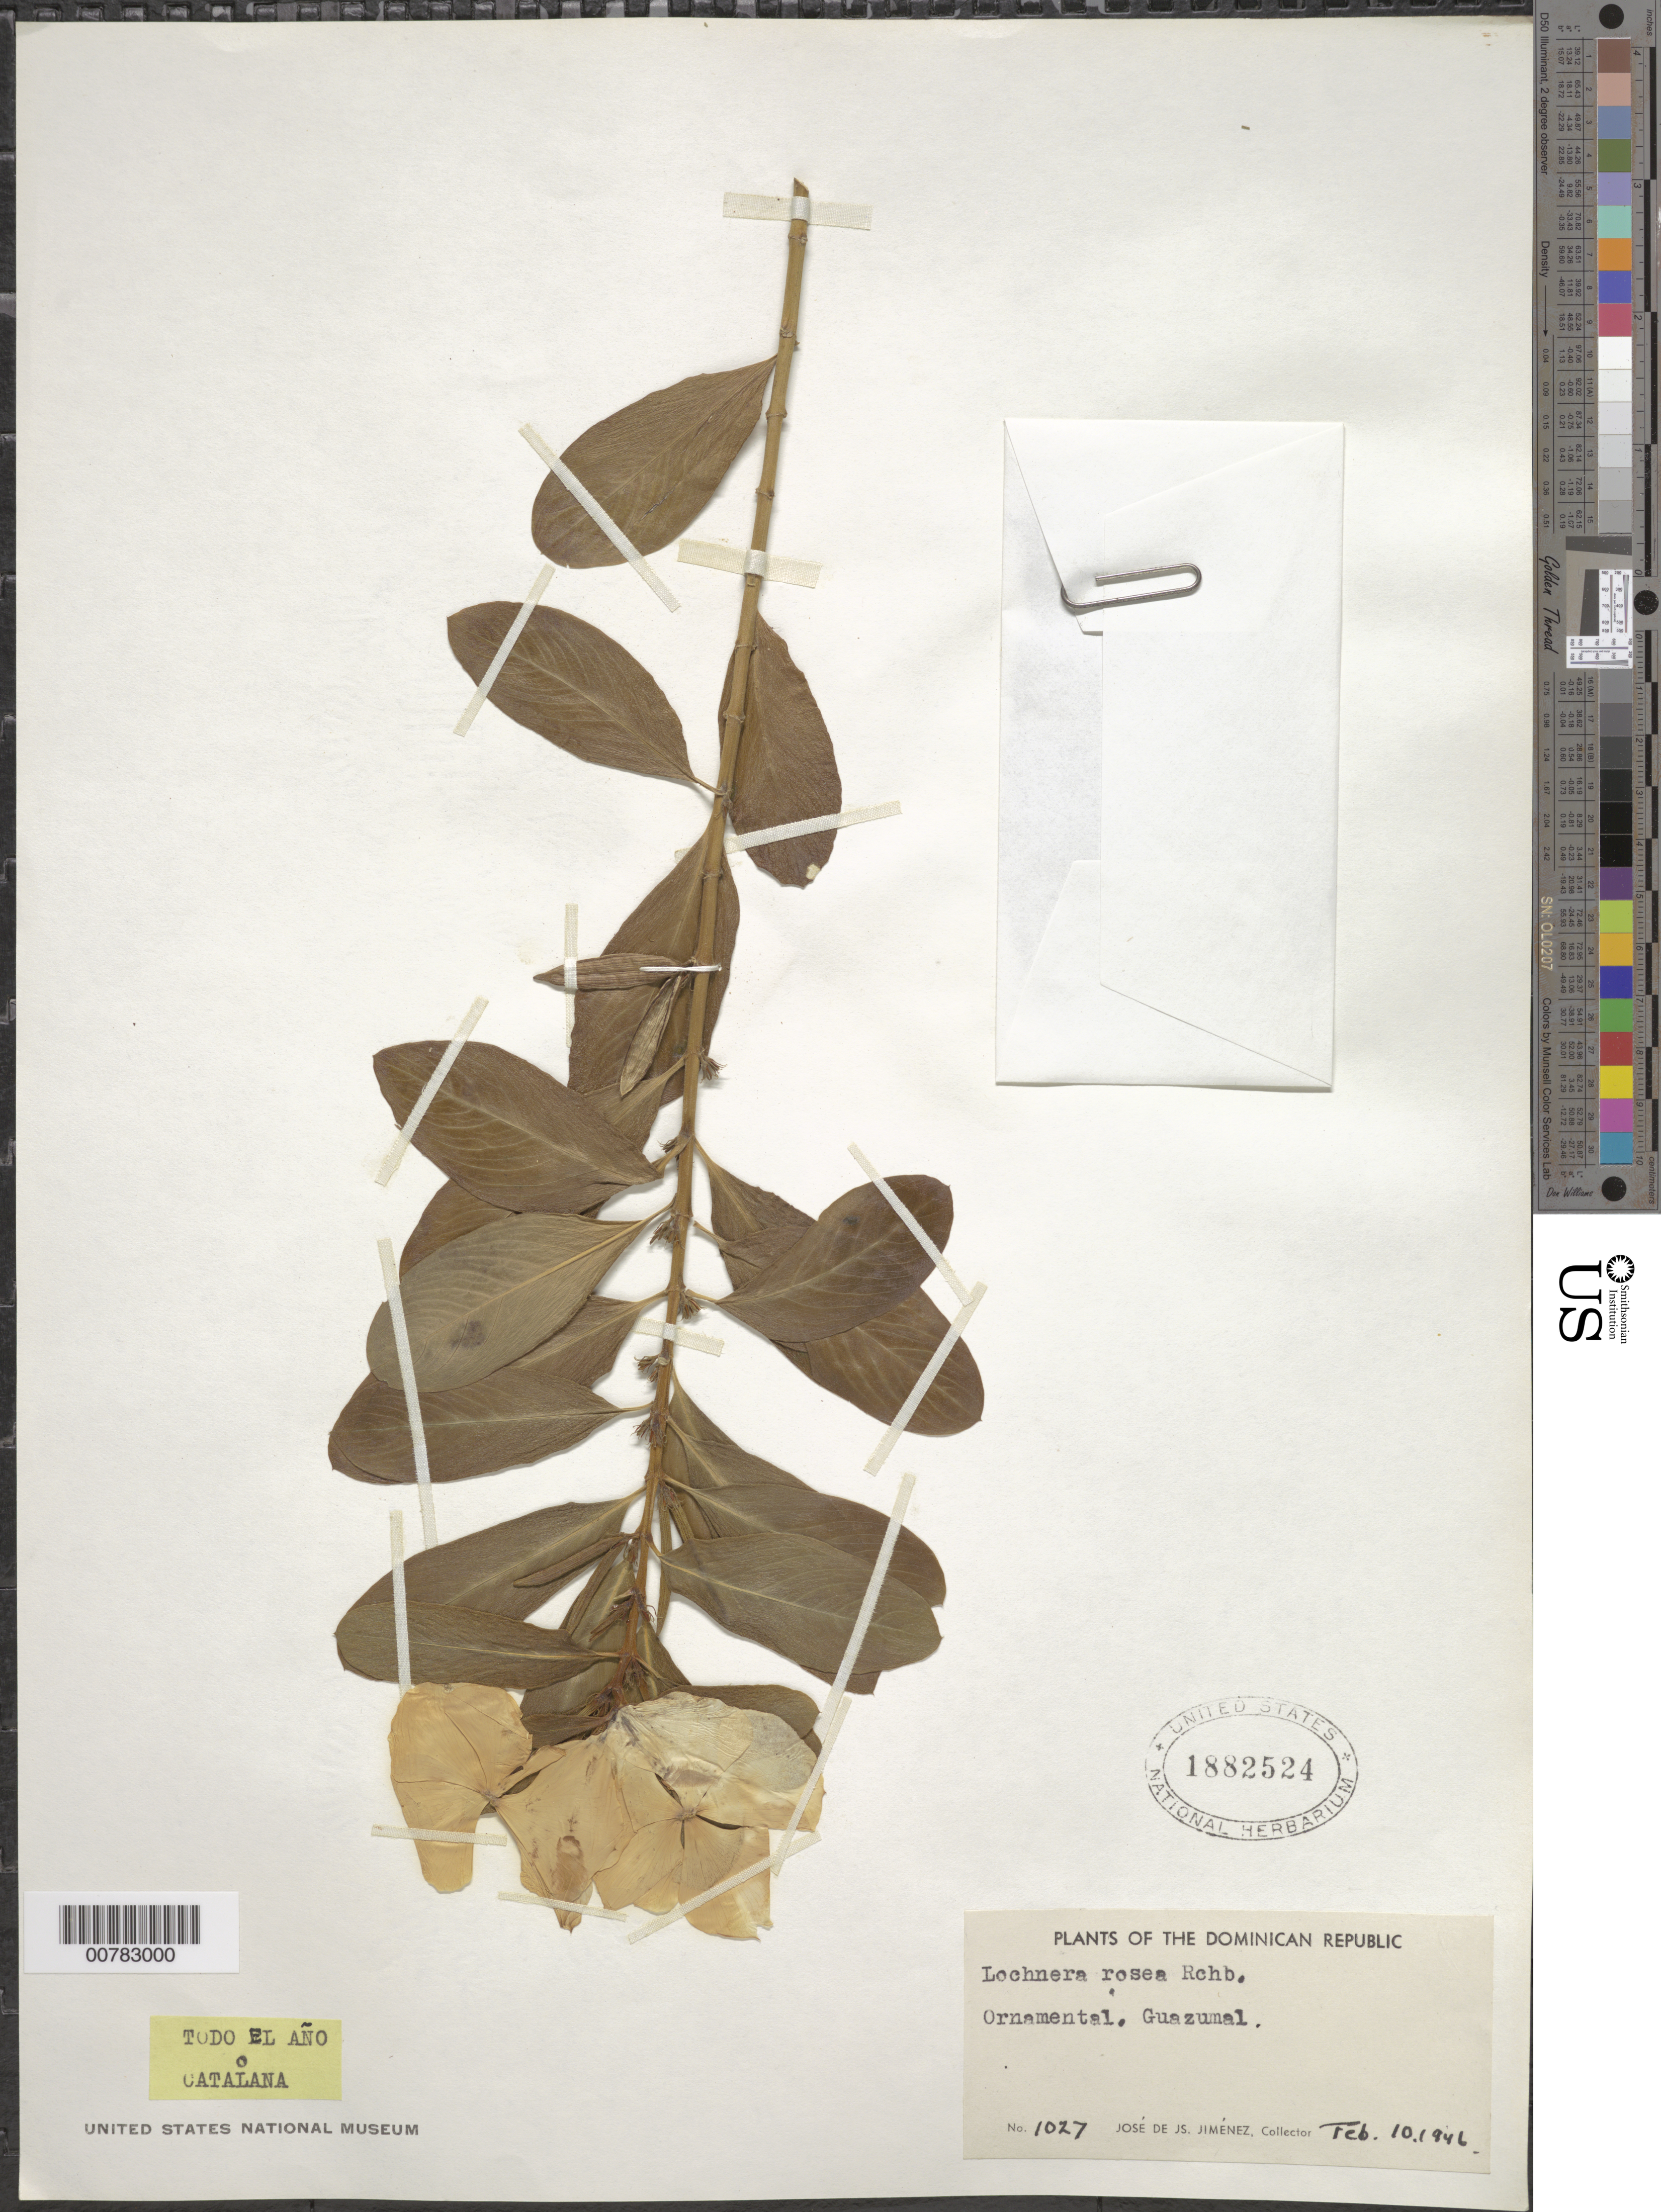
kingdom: Plantae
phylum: Tracheophyta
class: Magnoliopsida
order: Gentianales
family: Apocynaceae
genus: Catharanthus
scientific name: Catharanthus roseus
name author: (L.) G. Don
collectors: J. J. Jiménez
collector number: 1027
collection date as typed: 10 Feb 1946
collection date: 1946-02-10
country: Dominican Republic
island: Hispaniola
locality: Guazumal.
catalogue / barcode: US 1882524